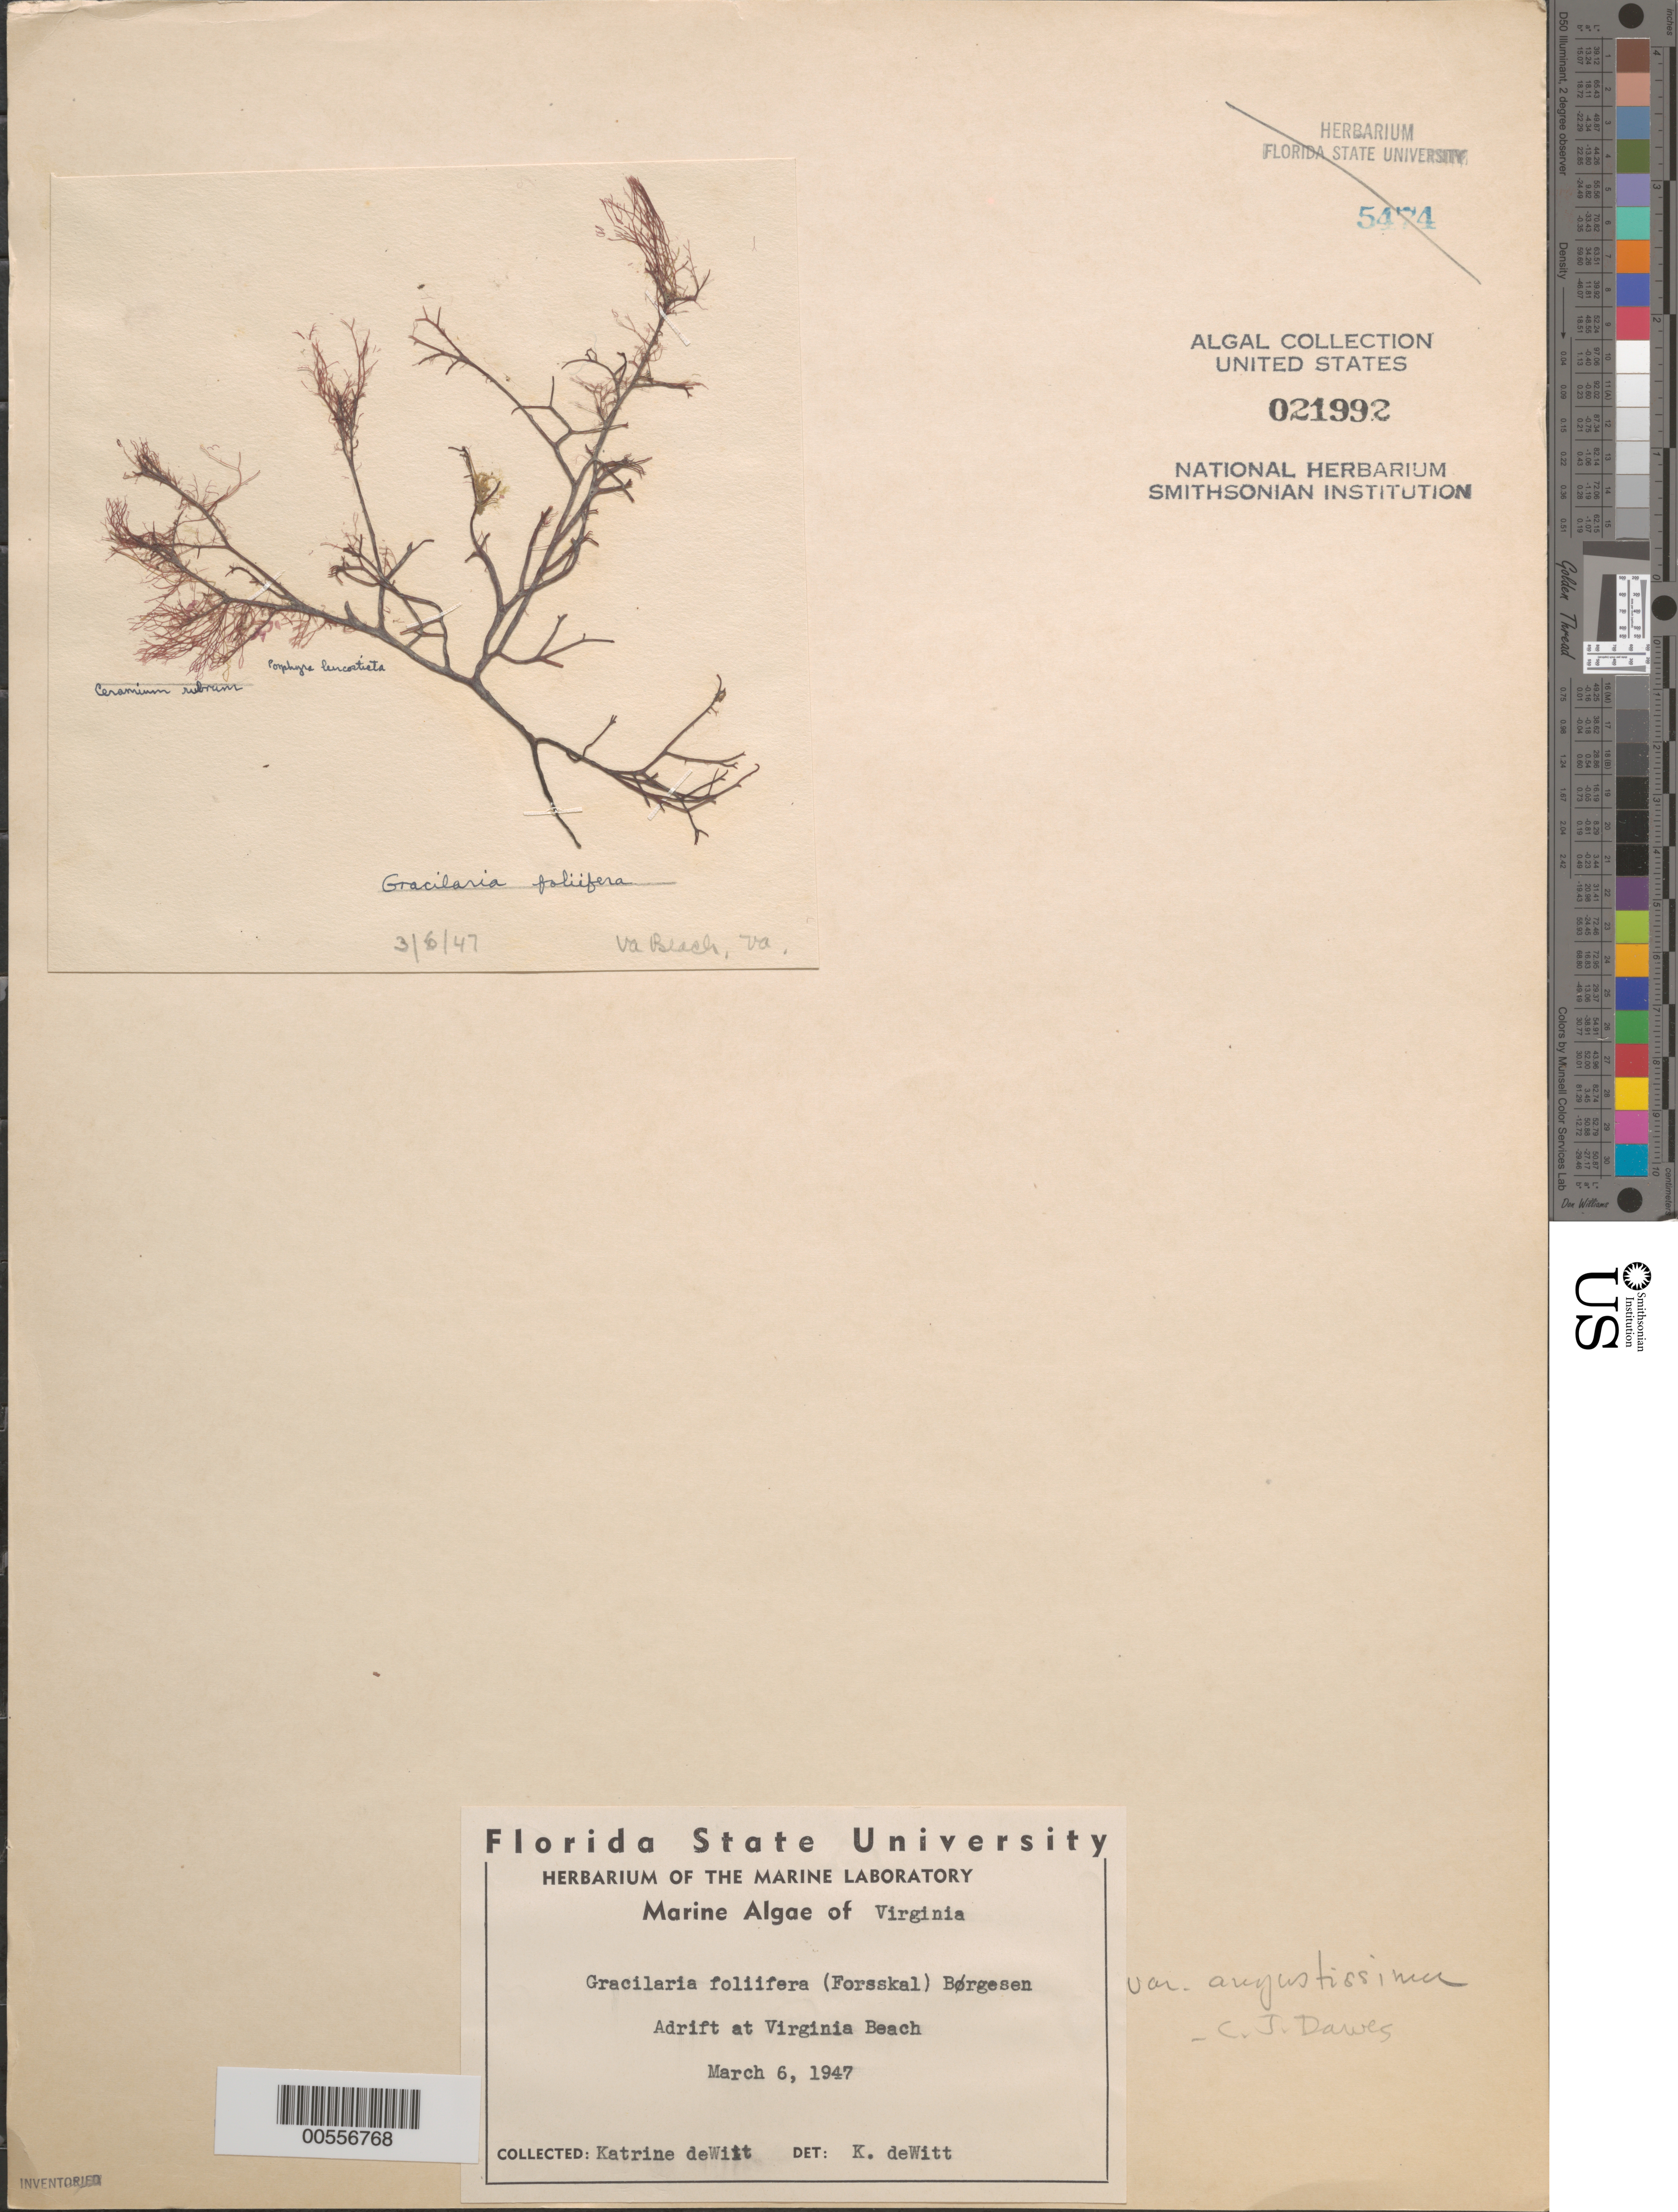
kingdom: Plantae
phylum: Rhodophyta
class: Florideophyceae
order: Gracilariales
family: Gracilariaceae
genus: Gracilaria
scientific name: Gracilaria foliifera var. angustissima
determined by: Dawes, C. J.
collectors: K. deWitt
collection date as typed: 06 Mar 1947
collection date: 1947-03-06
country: United States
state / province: Virginia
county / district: City of Virginia Beach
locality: Virginia Beach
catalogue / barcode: US 21992